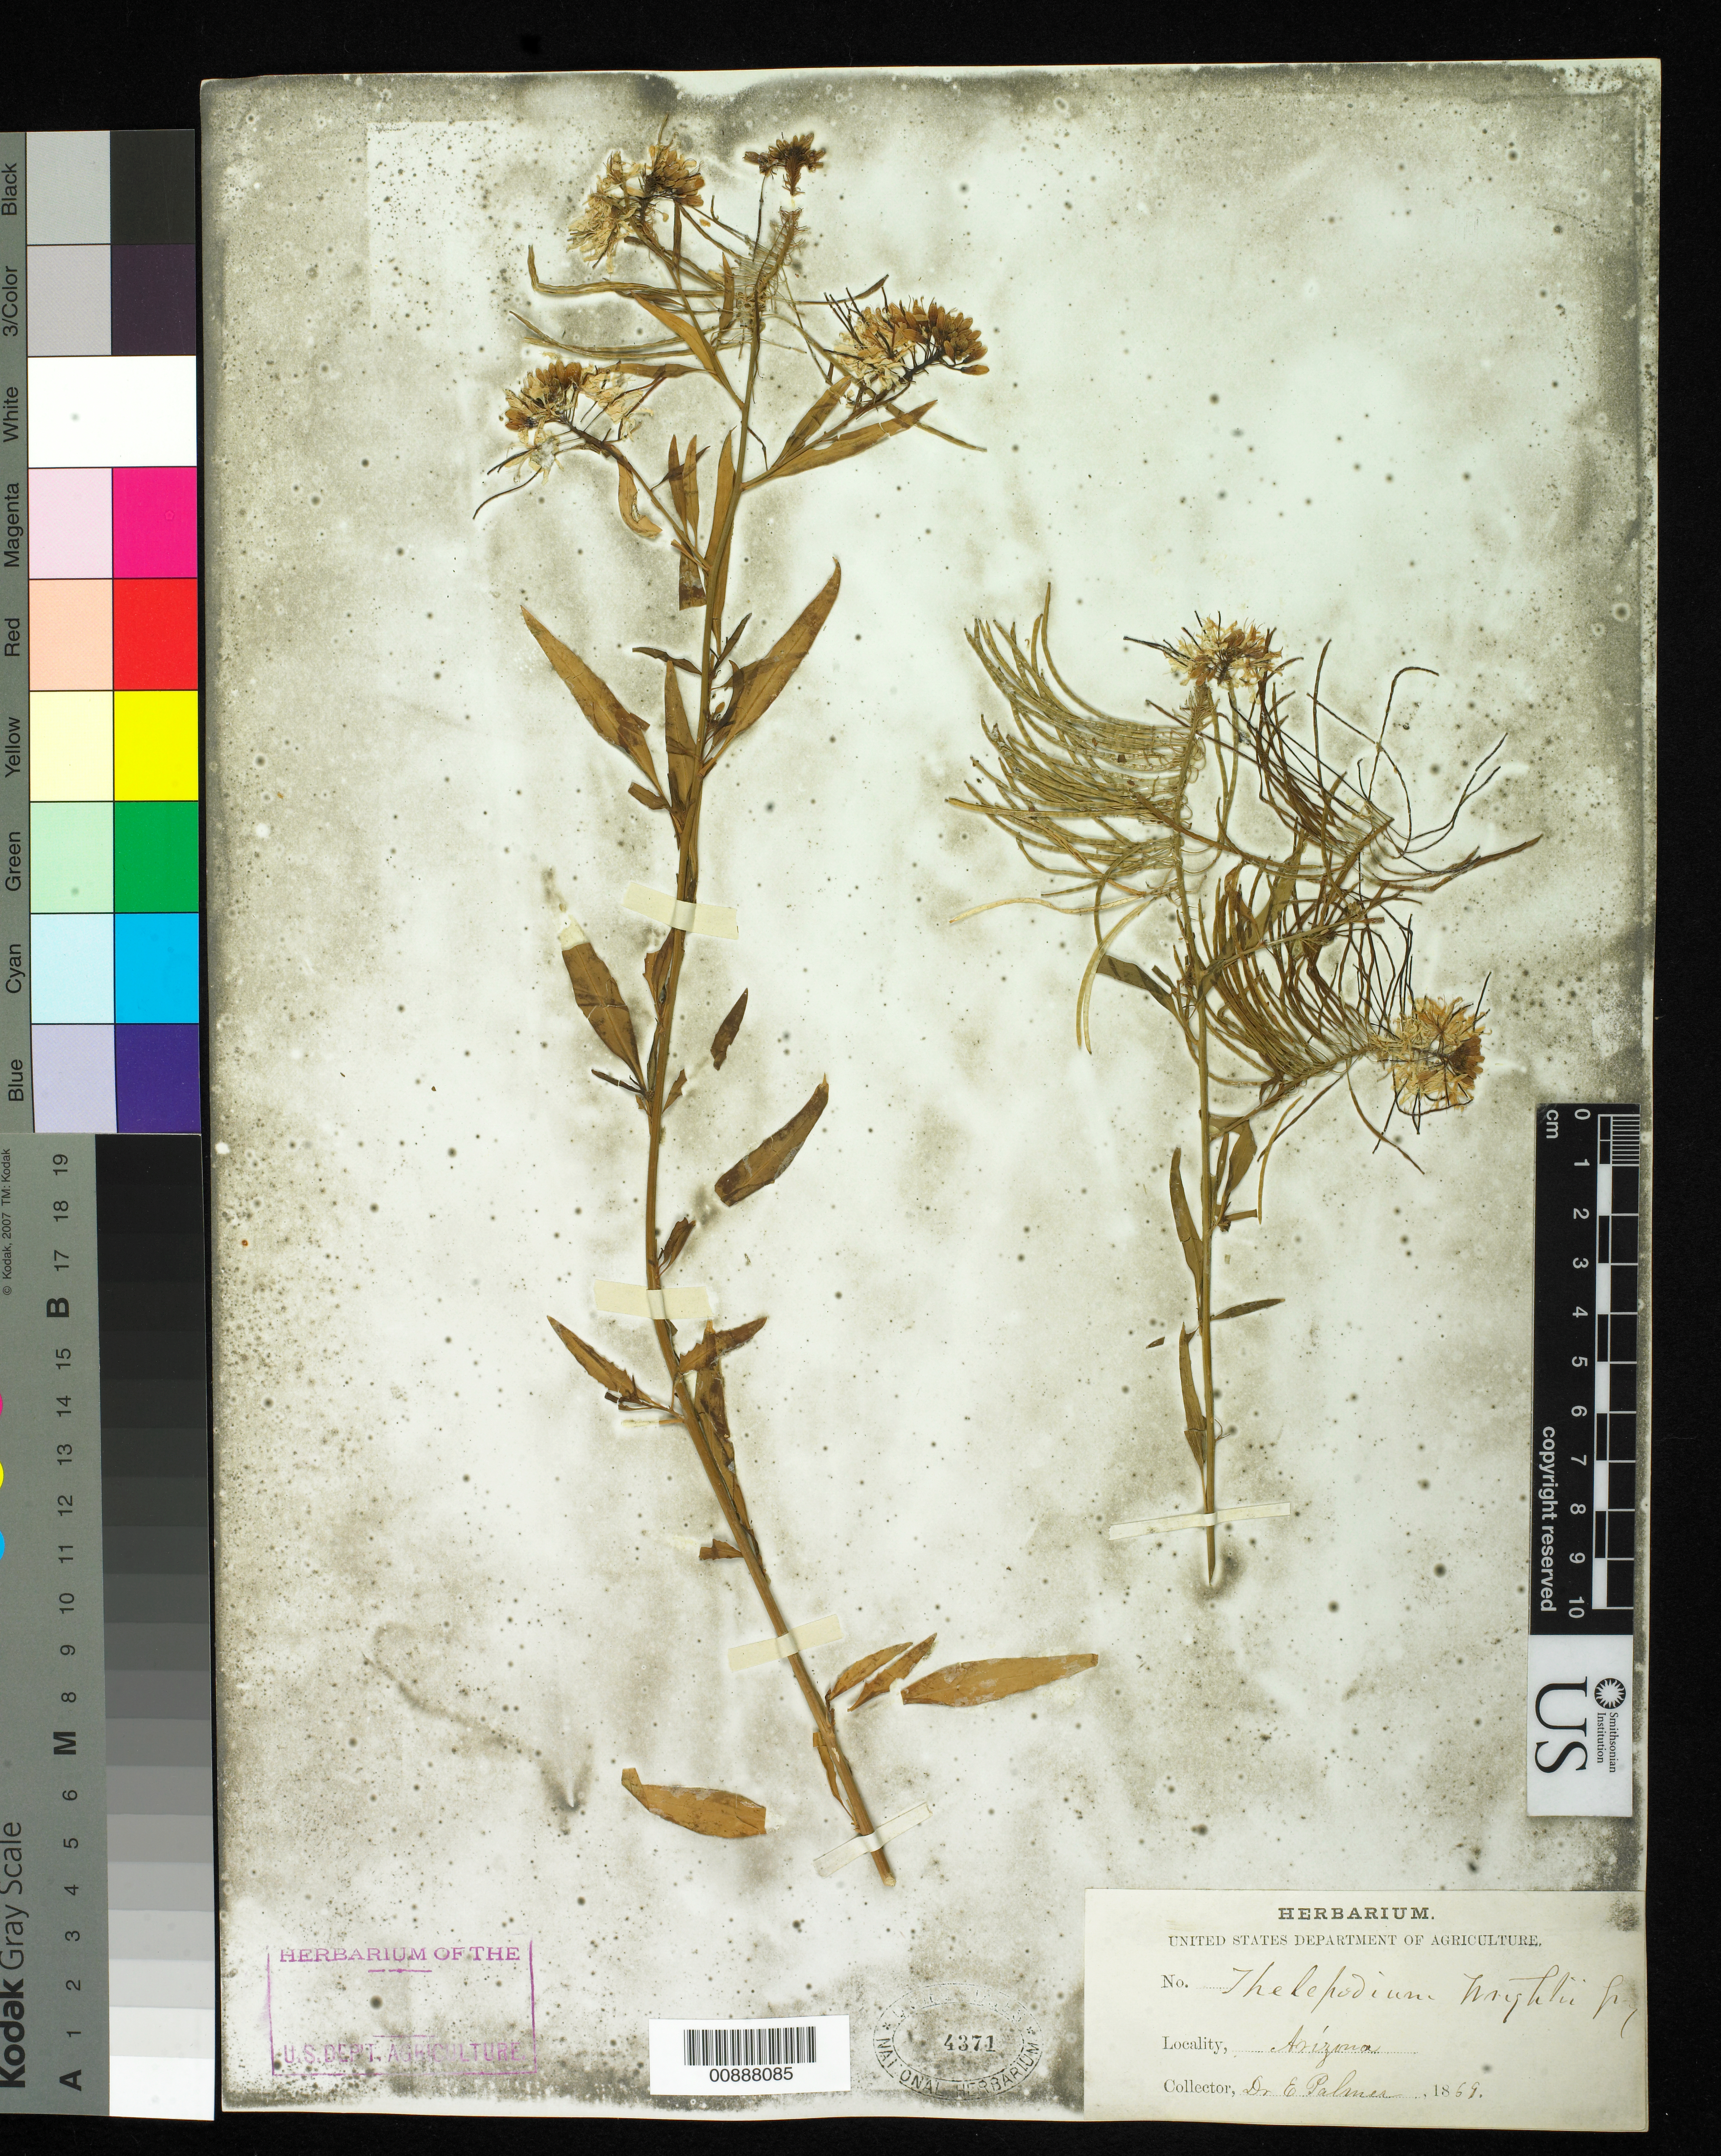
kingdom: Plantae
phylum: Tracheophyta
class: Magnoliopsida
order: Brassicales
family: Brassicaceae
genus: Thelypodium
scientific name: Thelypodium wrightii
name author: A. Gray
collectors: E. Palmer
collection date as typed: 1869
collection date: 1869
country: United States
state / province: Arizona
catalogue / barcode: US 4371